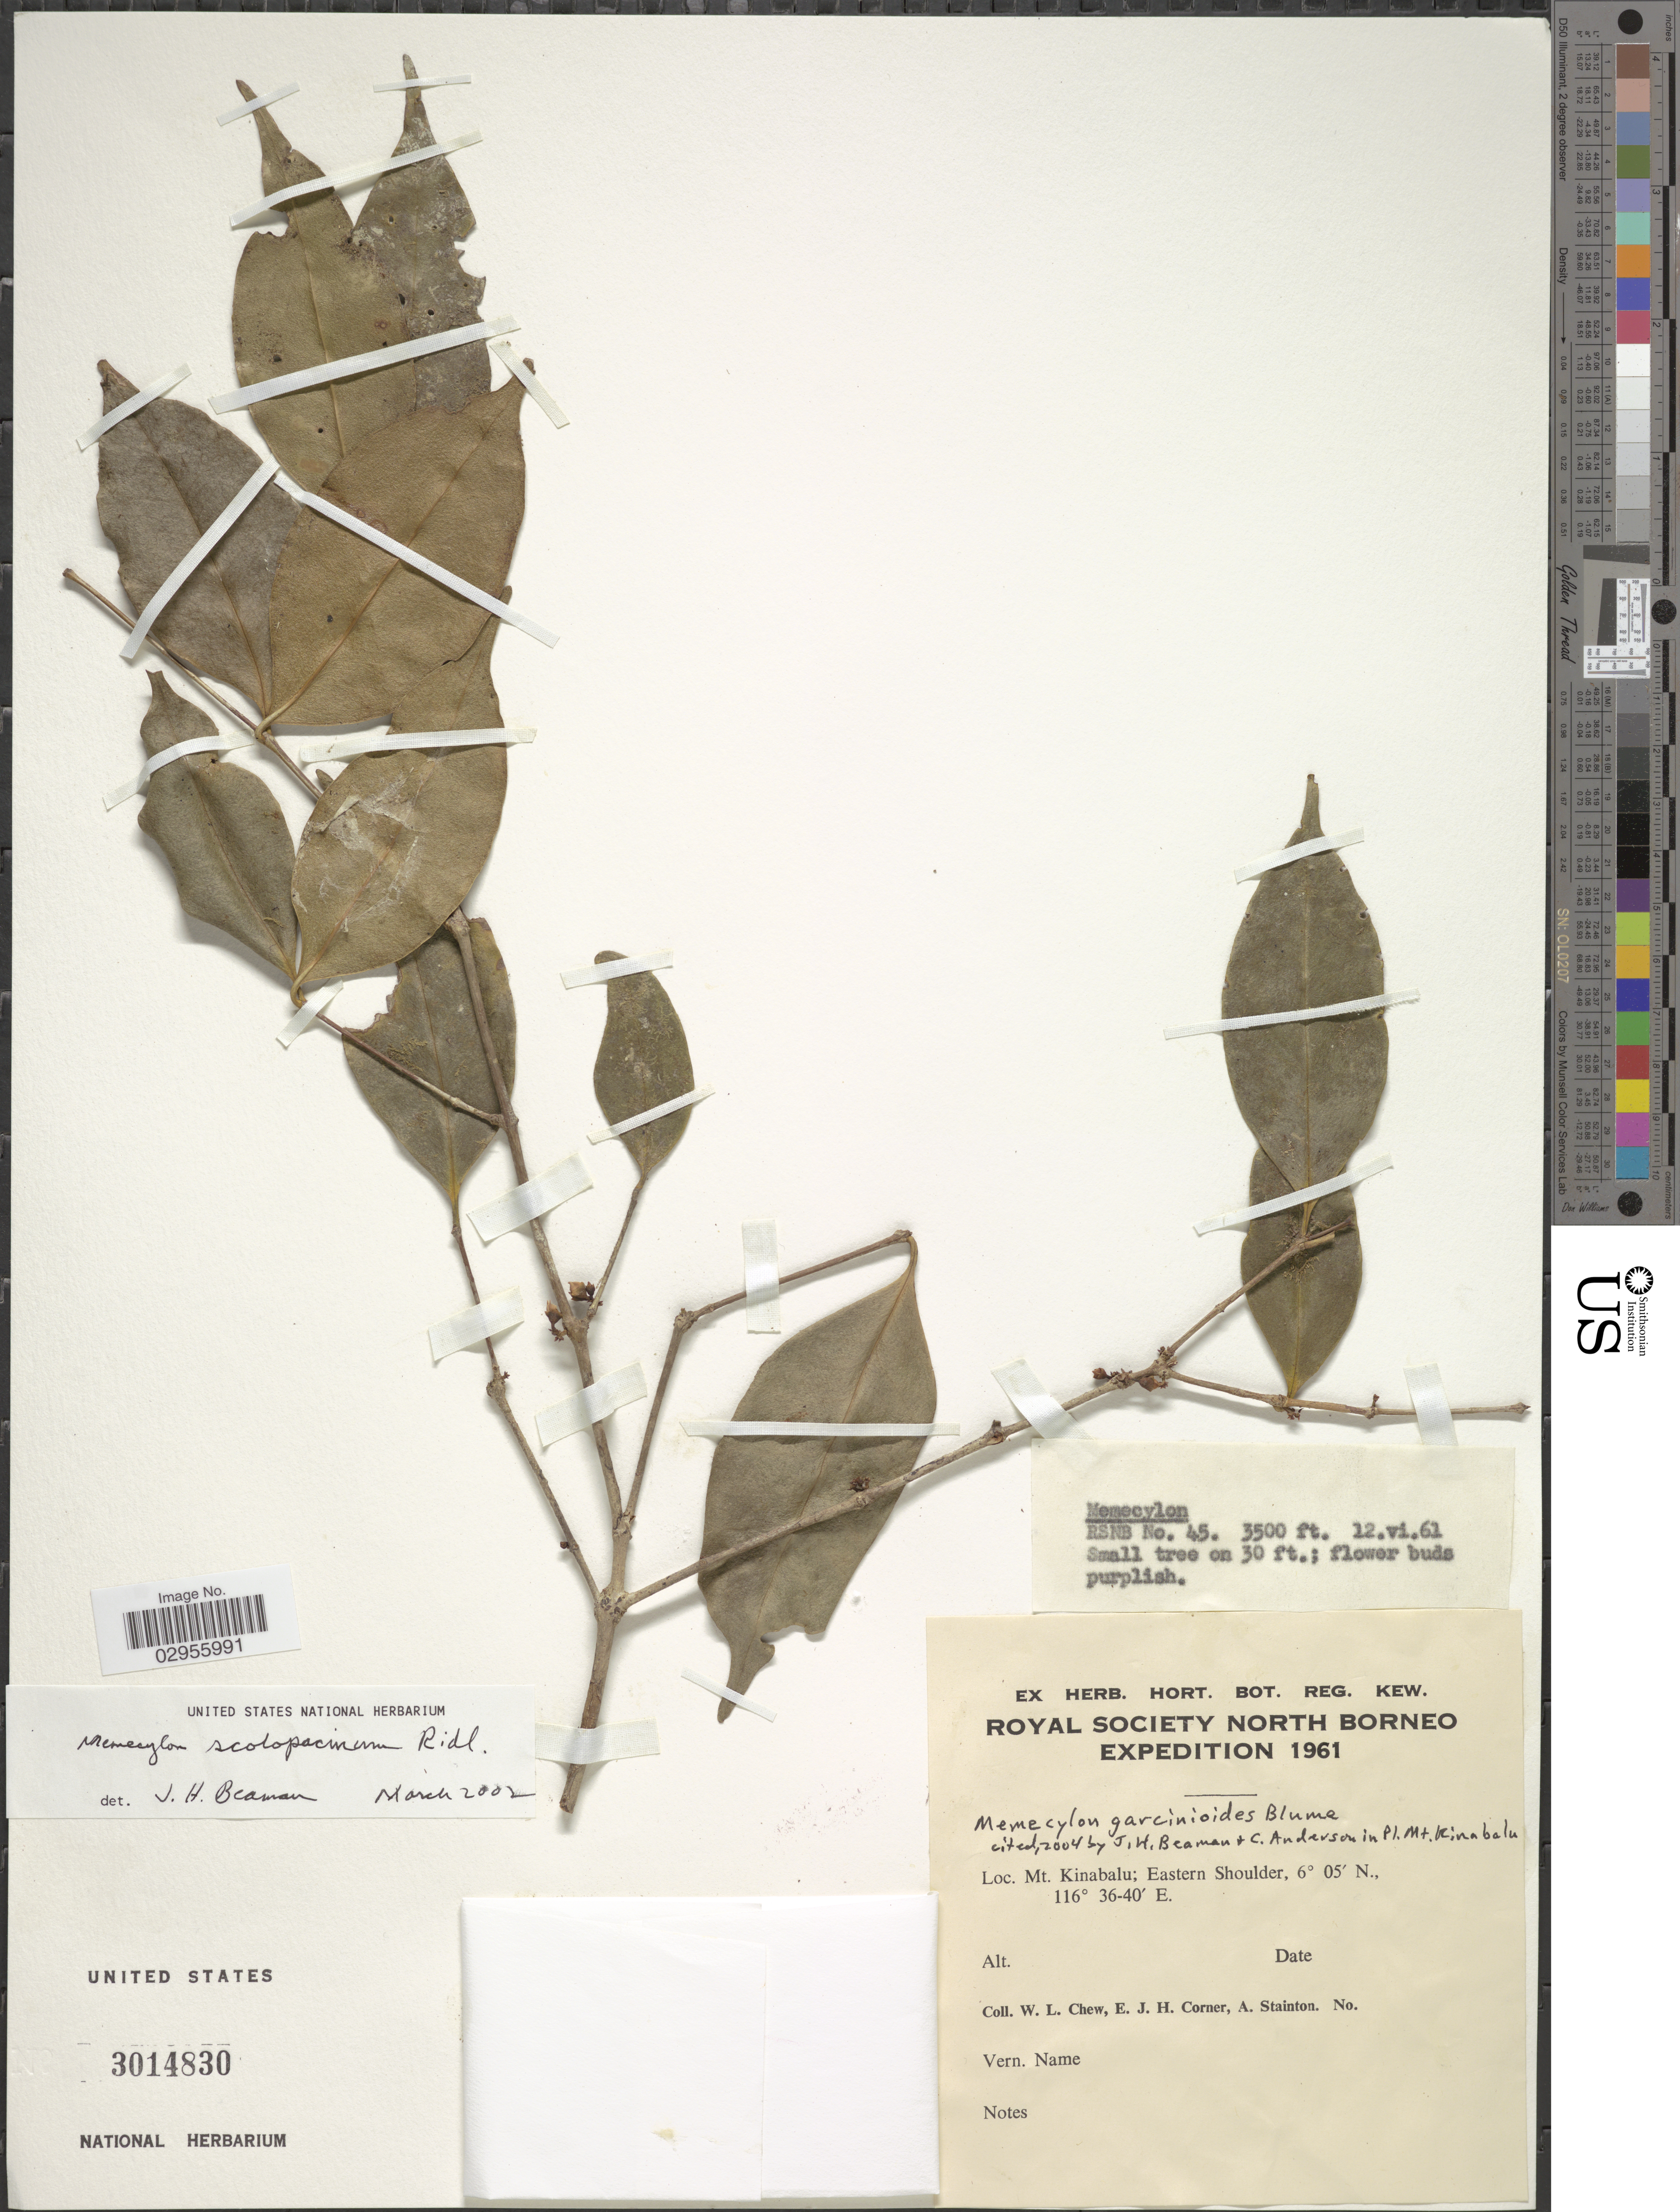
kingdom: Plantae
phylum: Tracheophyta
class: Magnoliopsida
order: Myrtales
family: Melastomataceae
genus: Memecylon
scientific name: Memecylon garcinioides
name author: Blume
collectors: W. Chew, E. Corner & A. Stainton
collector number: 45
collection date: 1961-06-12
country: Malaysia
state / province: Sabah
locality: North Borneo. Mt. Kinabalu; Eastern Shoulder.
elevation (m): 1067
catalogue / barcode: US 3014830